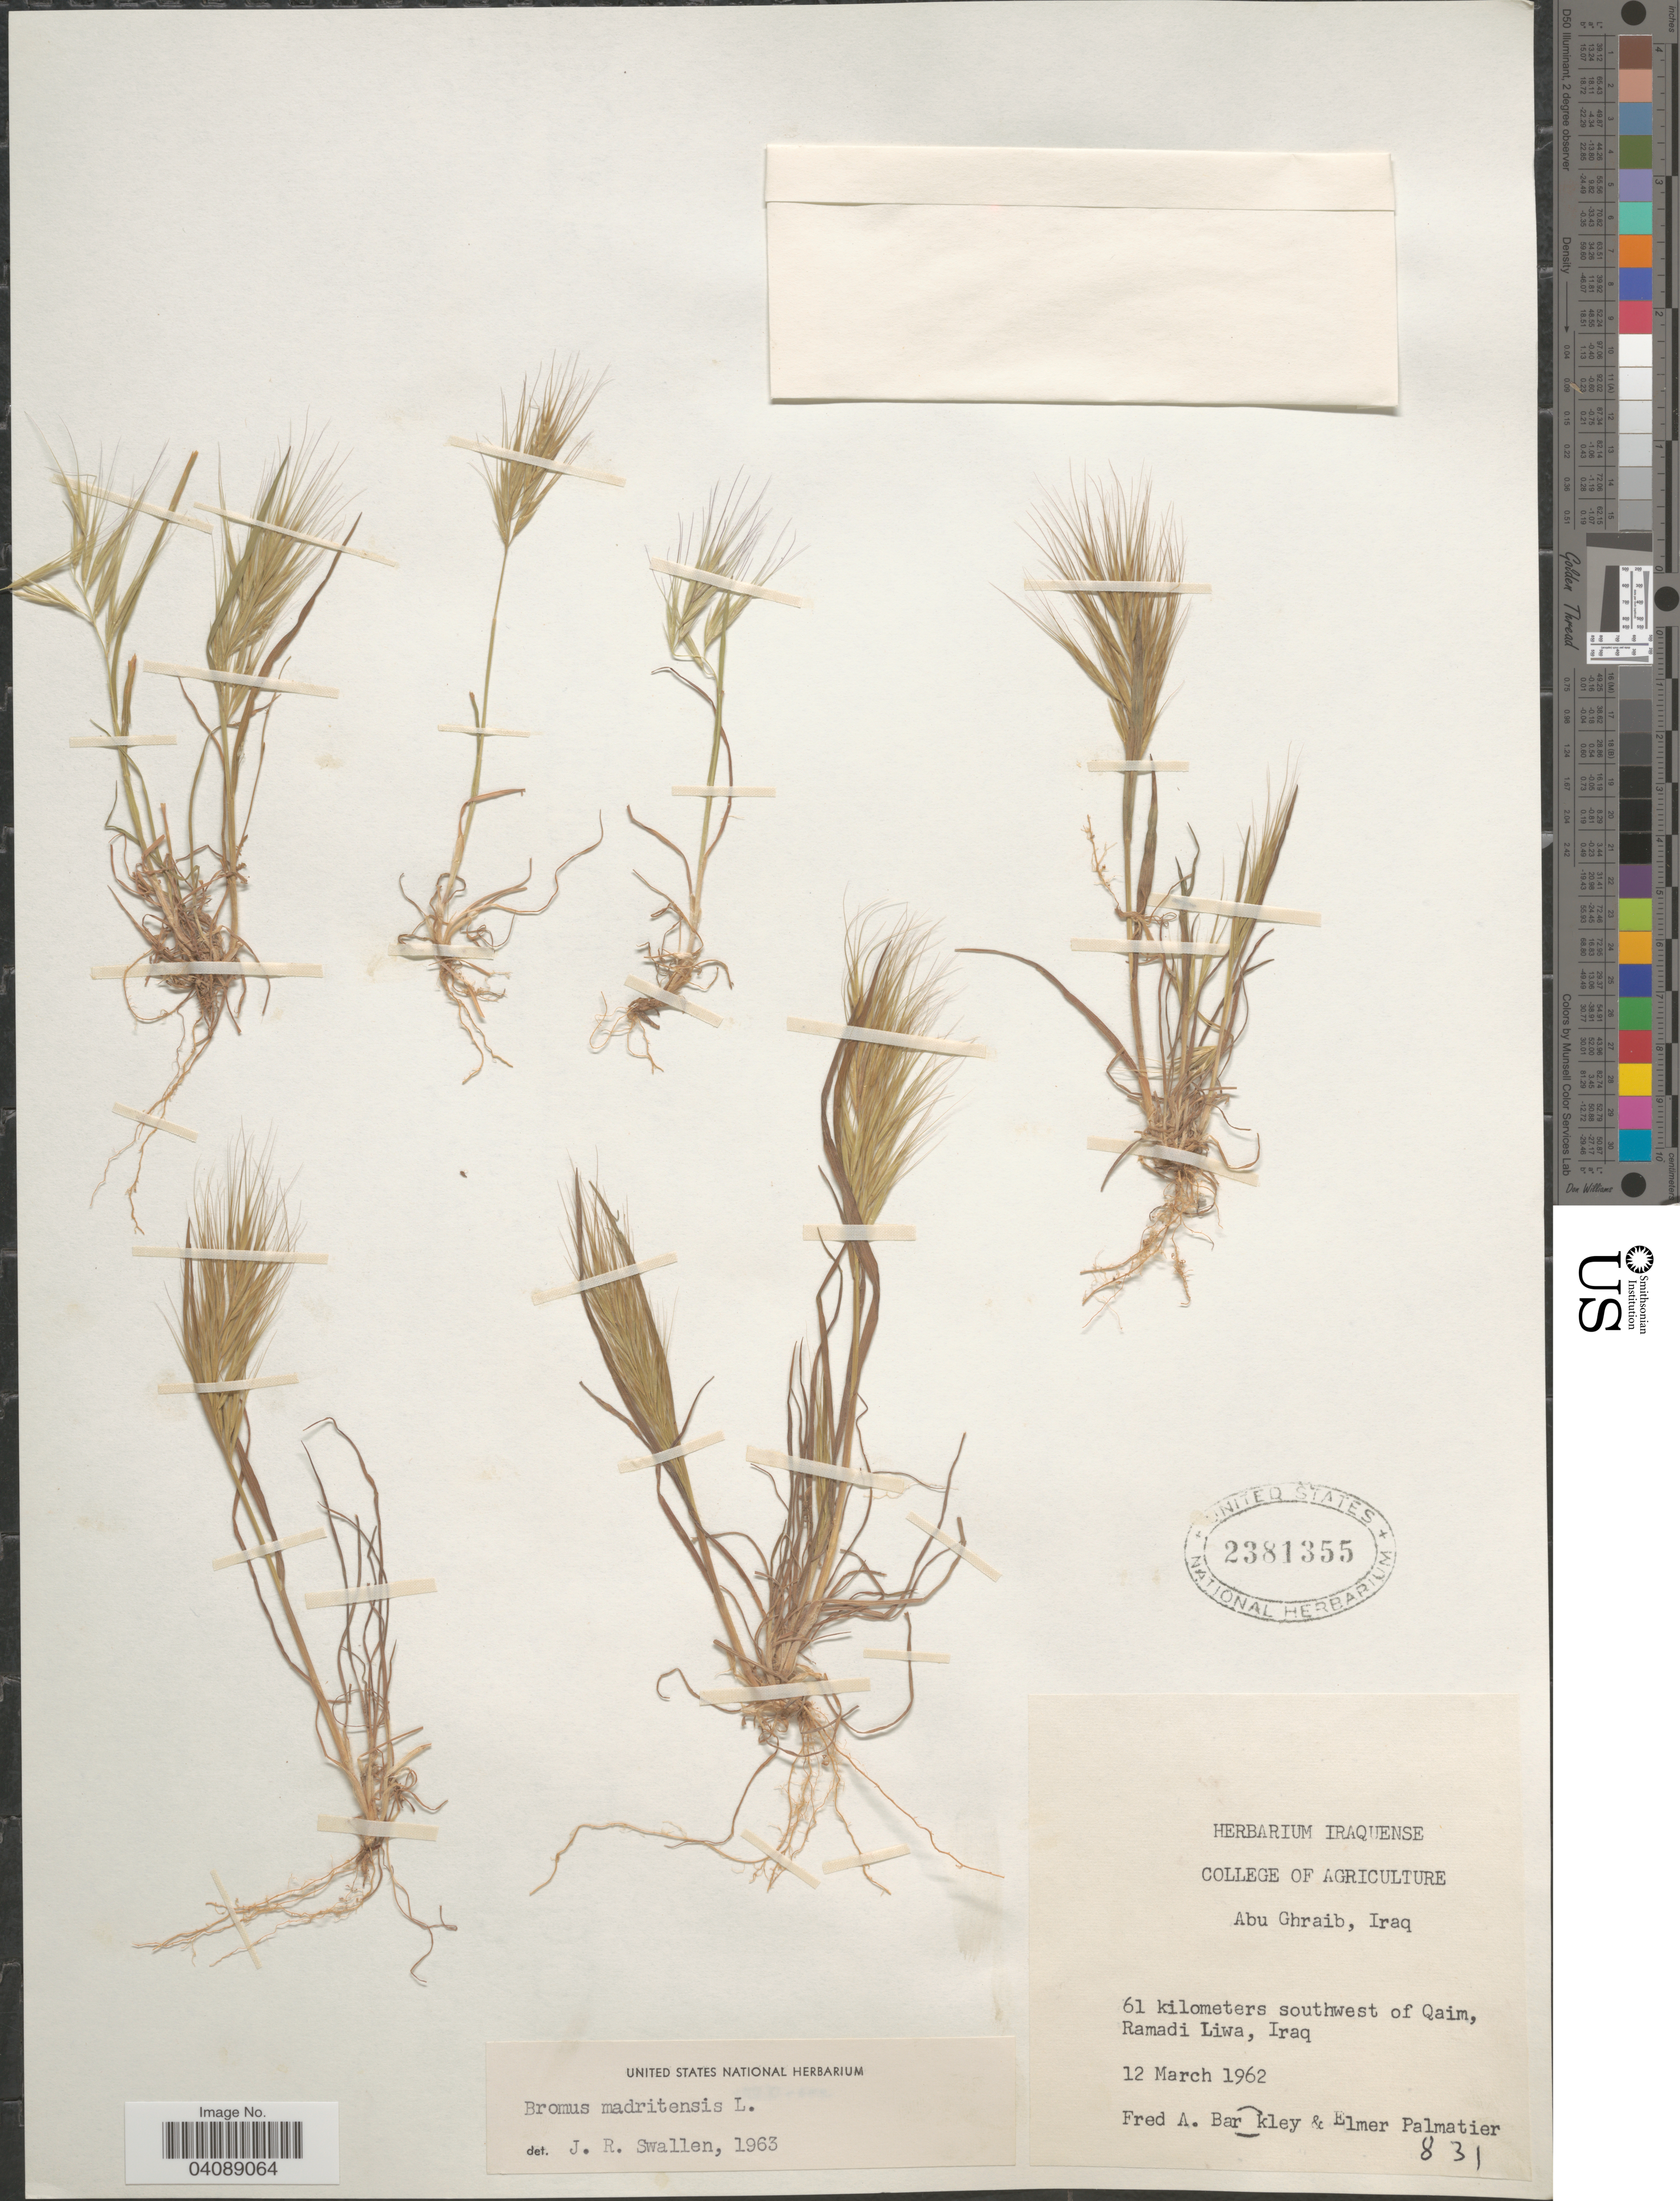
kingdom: Plantae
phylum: Tracheophyta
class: Liliopsida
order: Poales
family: Poaceae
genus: Bromus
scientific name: Bromus madritensis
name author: L.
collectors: F. A. Barkley & E. Palmatier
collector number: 831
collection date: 1962-03-12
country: Iraq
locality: Abu Ghraib. 61 kilometers southwest of Qaim, Ramadi Liwa.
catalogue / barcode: US 2381355